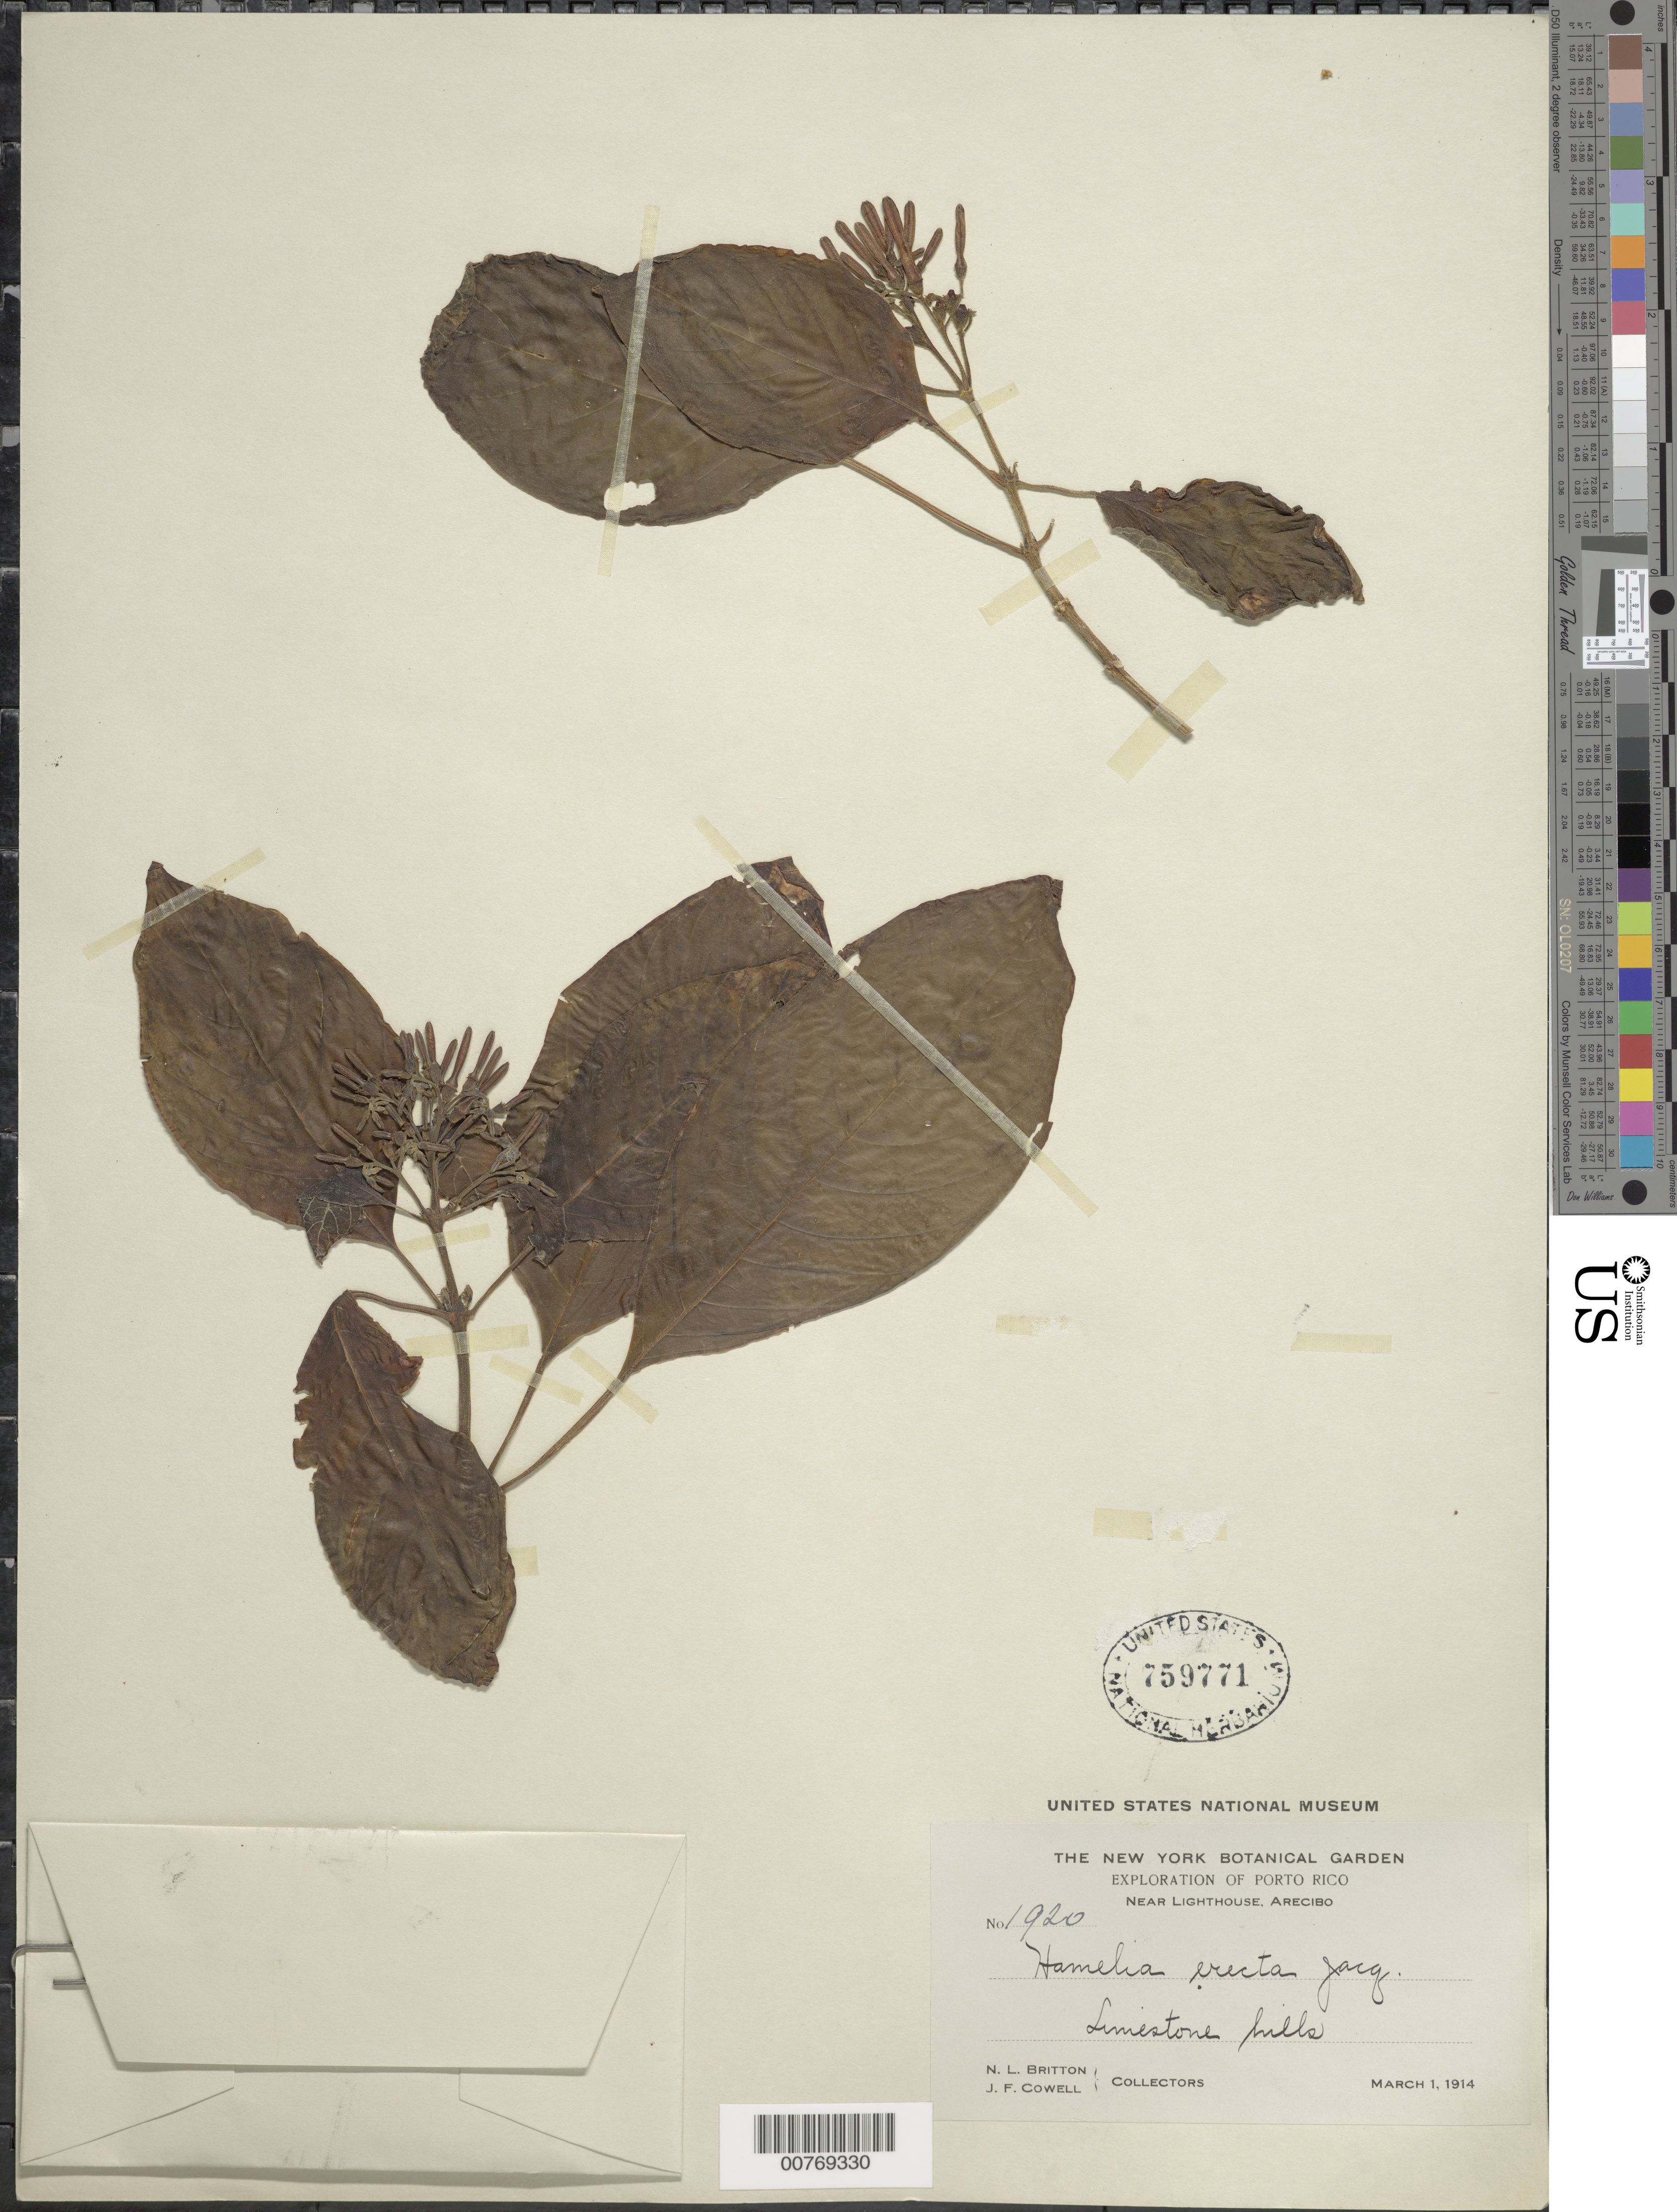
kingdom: Plantae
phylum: Tracheophyta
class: Magnoliopsida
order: Gentianales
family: Rubiaceae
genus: Hamelia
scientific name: Hamelia patens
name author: Jacq.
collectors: N. Britton & J. F. Cowell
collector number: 1920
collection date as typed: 01 Mar 1914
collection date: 1914-03-01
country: Puerto Rico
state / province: Arecibo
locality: Near Lighthouse, Arecibo; limestone hills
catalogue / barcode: US 759771